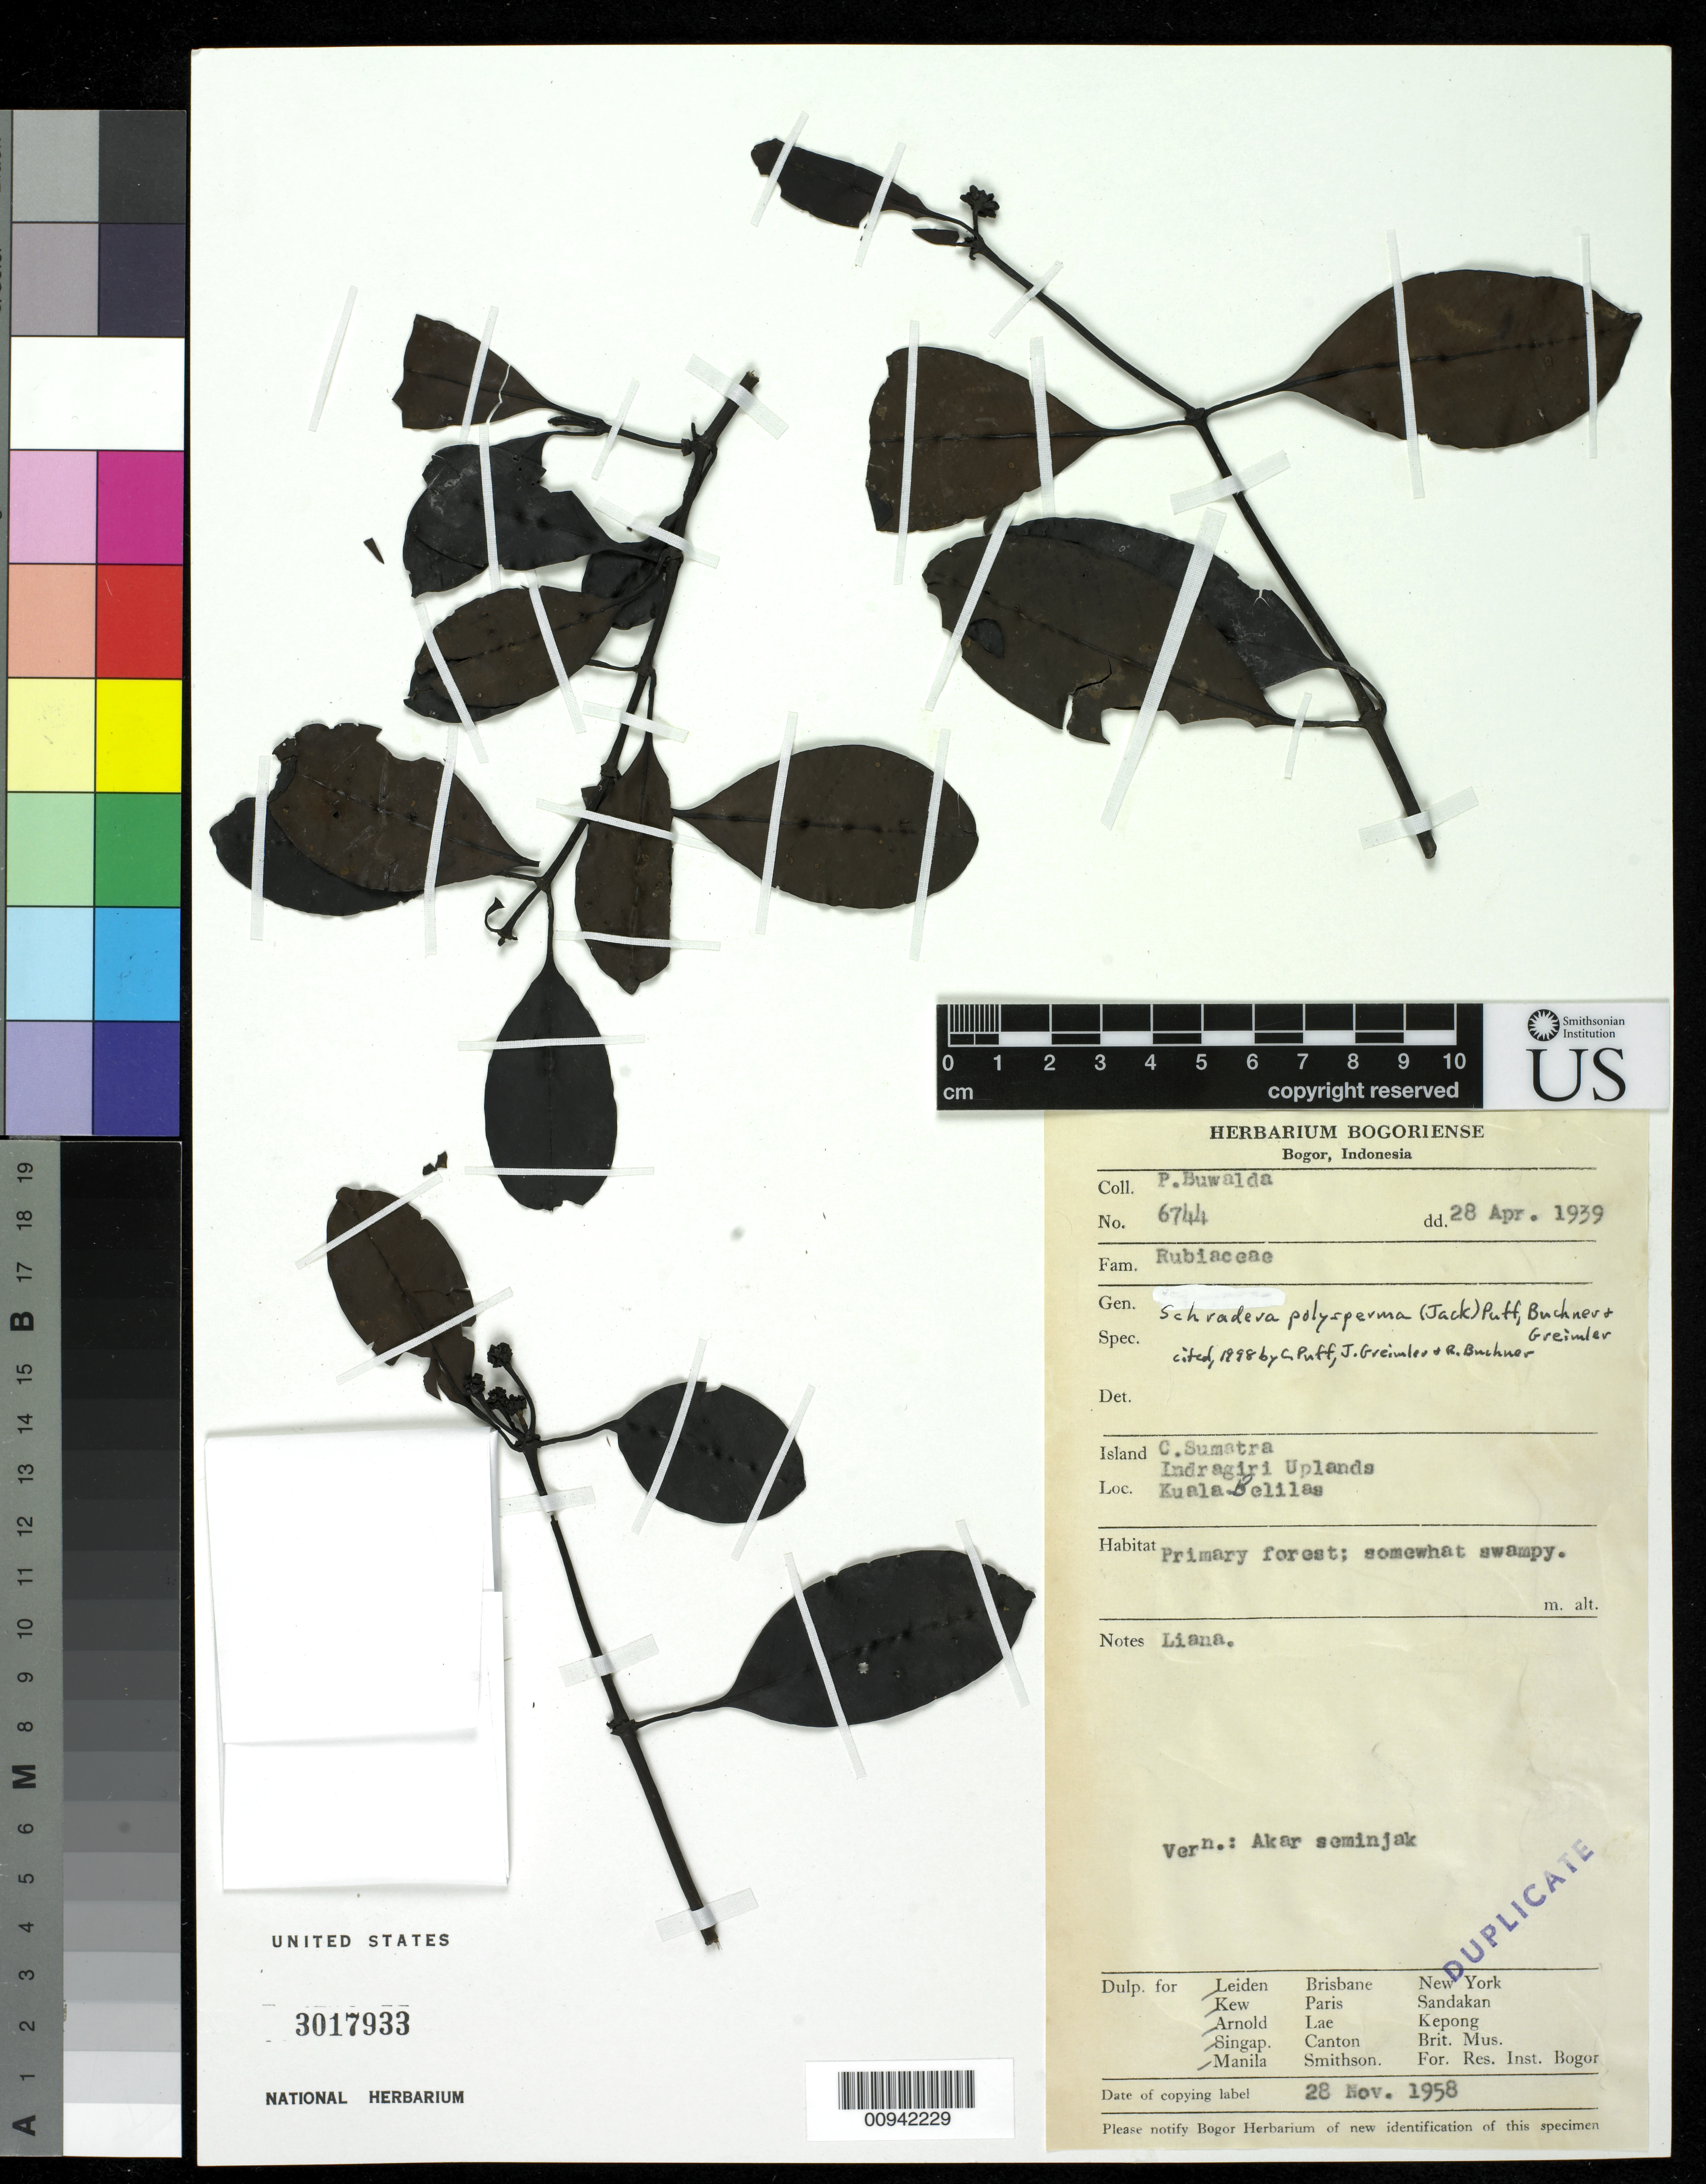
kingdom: Plantae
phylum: Tracheophyta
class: Magnoliopsida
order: Gentianales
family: Rubiaceae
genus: Schradera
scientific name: Schradera polysperma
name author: (Jack) Puff et al.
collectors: P. Buwalda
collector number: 6744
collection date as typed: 28 Apr 1939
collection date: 1939-04-28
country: Indonesia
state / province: Sumatra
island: Sumatra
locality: C. Sumatra, Indragiri Uplands, Kuala Belilas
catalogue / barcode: US 3017933